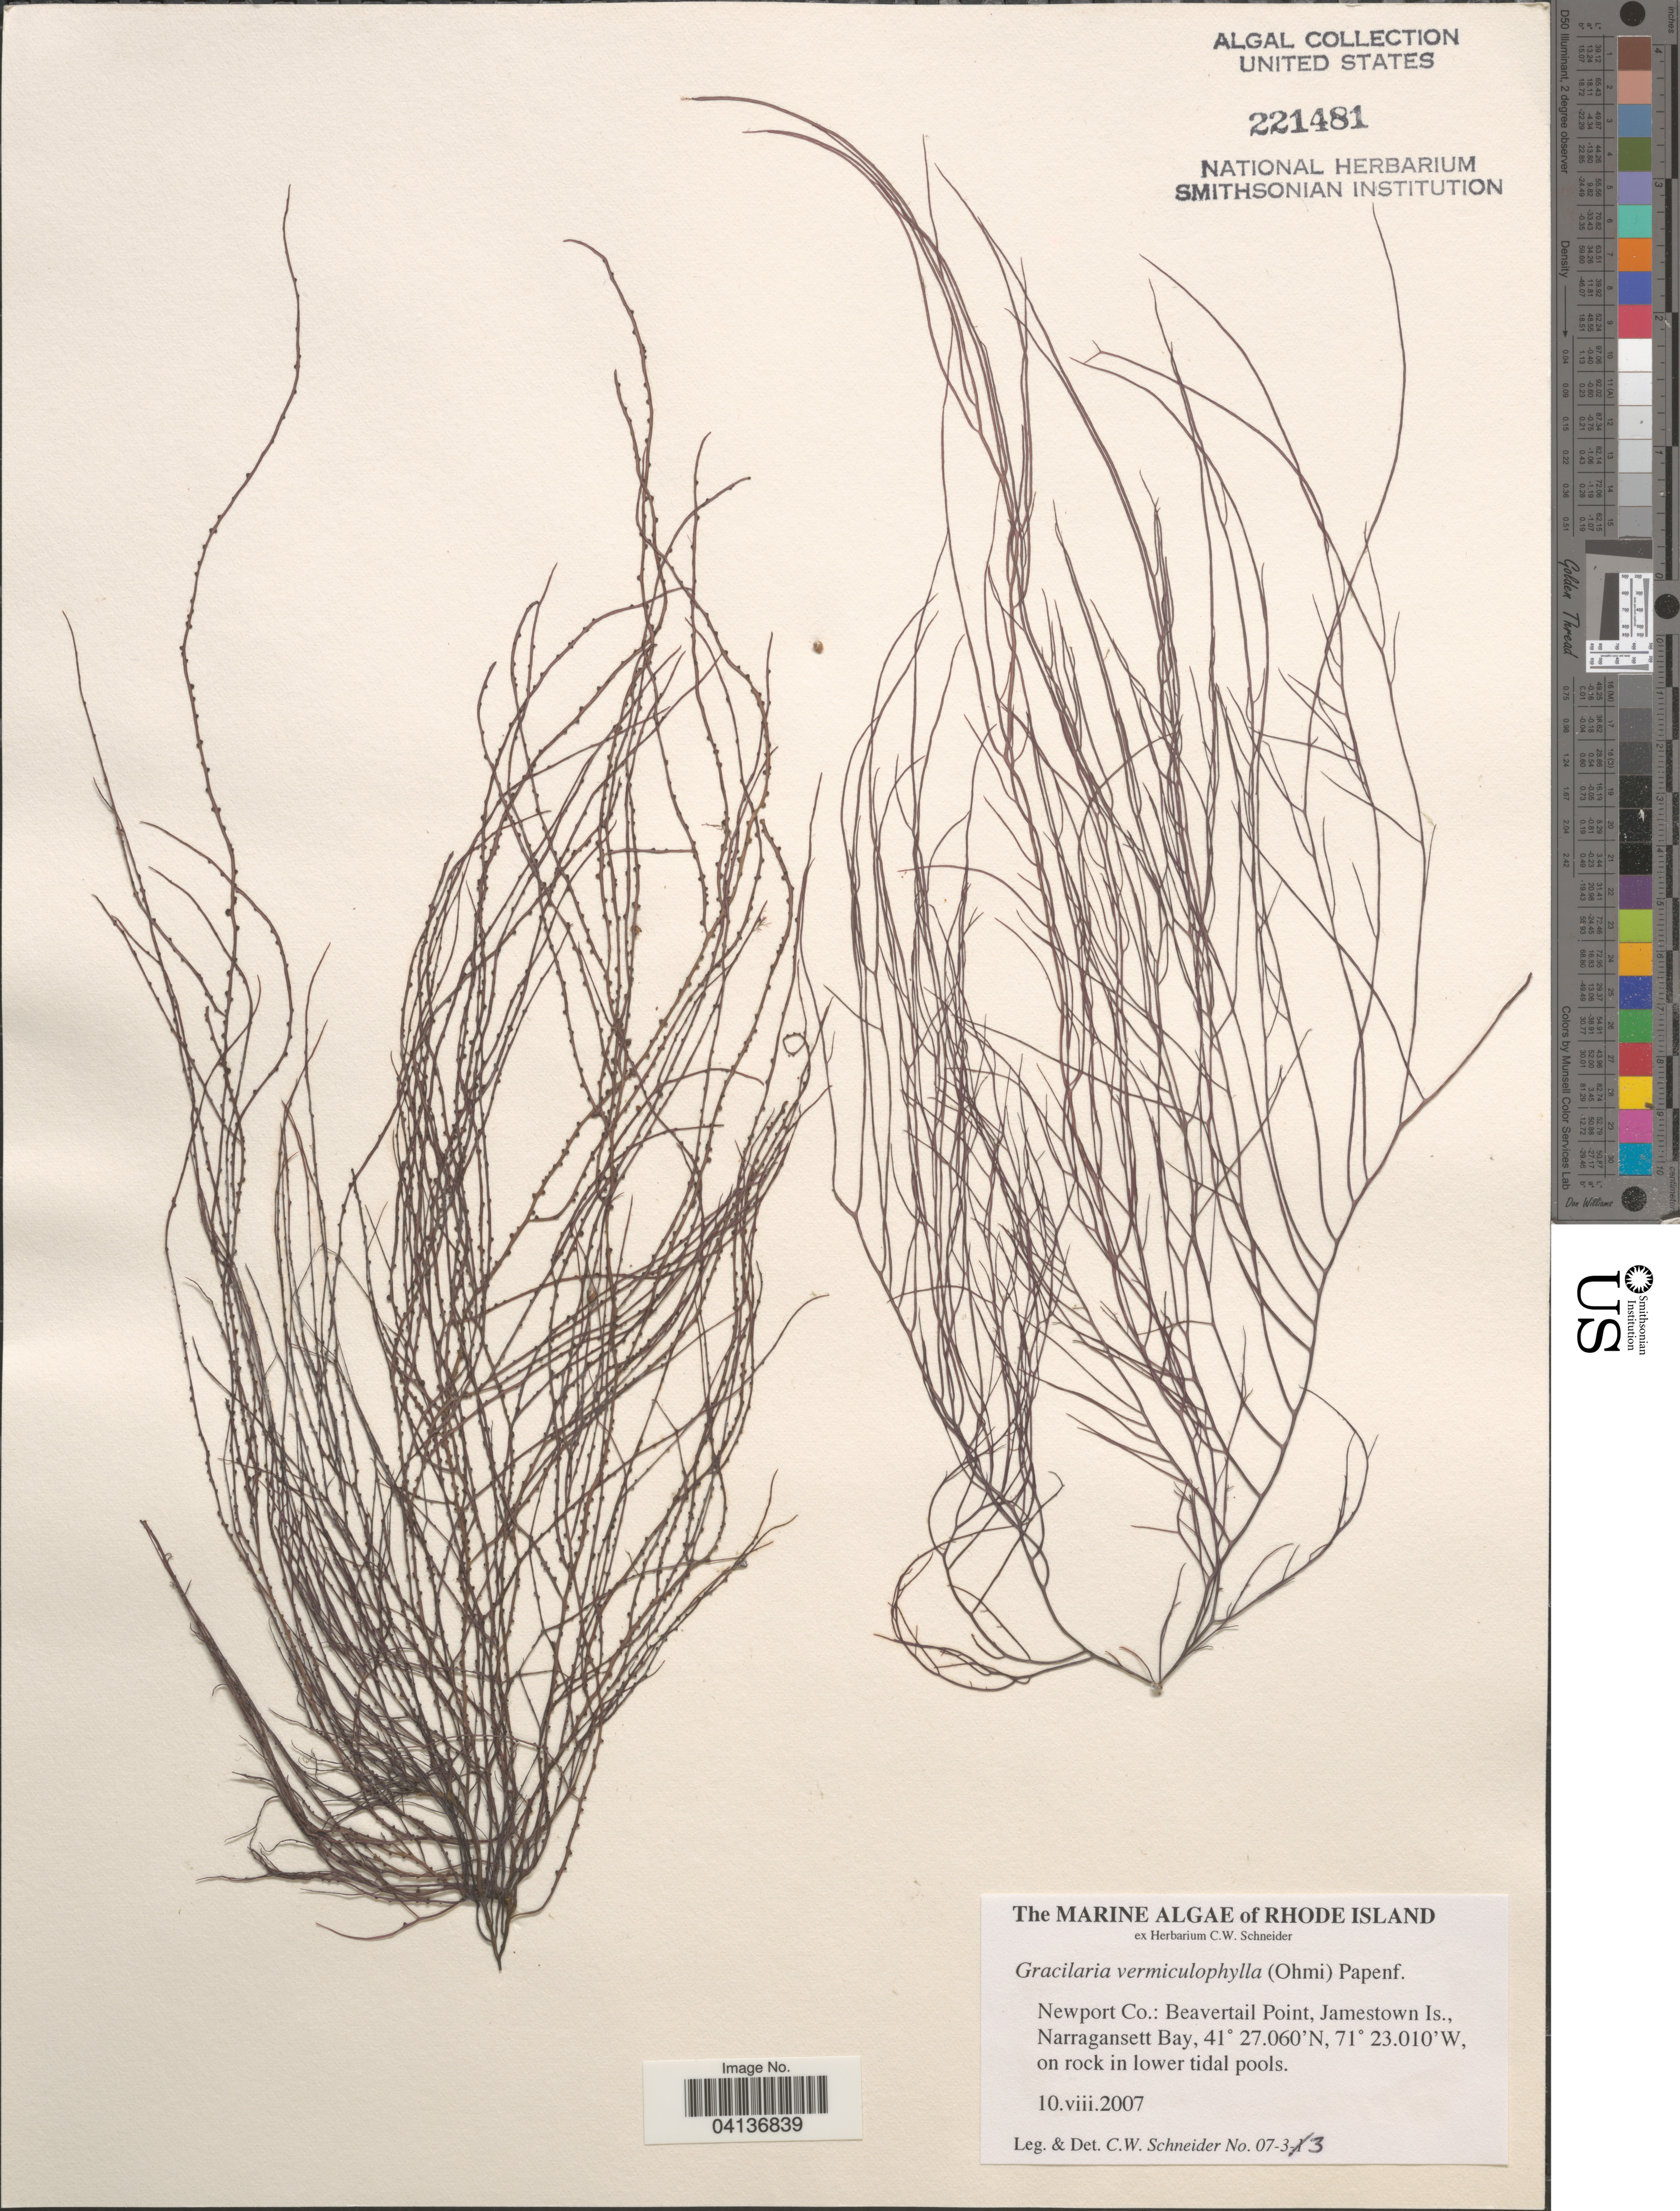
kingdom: Plantae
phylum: Rhodophyta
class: Florideophyceae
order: Gracilariales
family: Gracilariaceae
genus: Gracilaria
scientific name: Gracilaria vermiculophylla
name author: (Ohmi) Papenf.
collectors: C. W.Schneider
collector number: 07-3-3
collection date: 2007-08-10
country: United States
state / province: Rhode Island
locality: Newport Co.: Beavertail Point, Jamestown Is., Narragansett Bay.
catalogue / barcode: US 221481